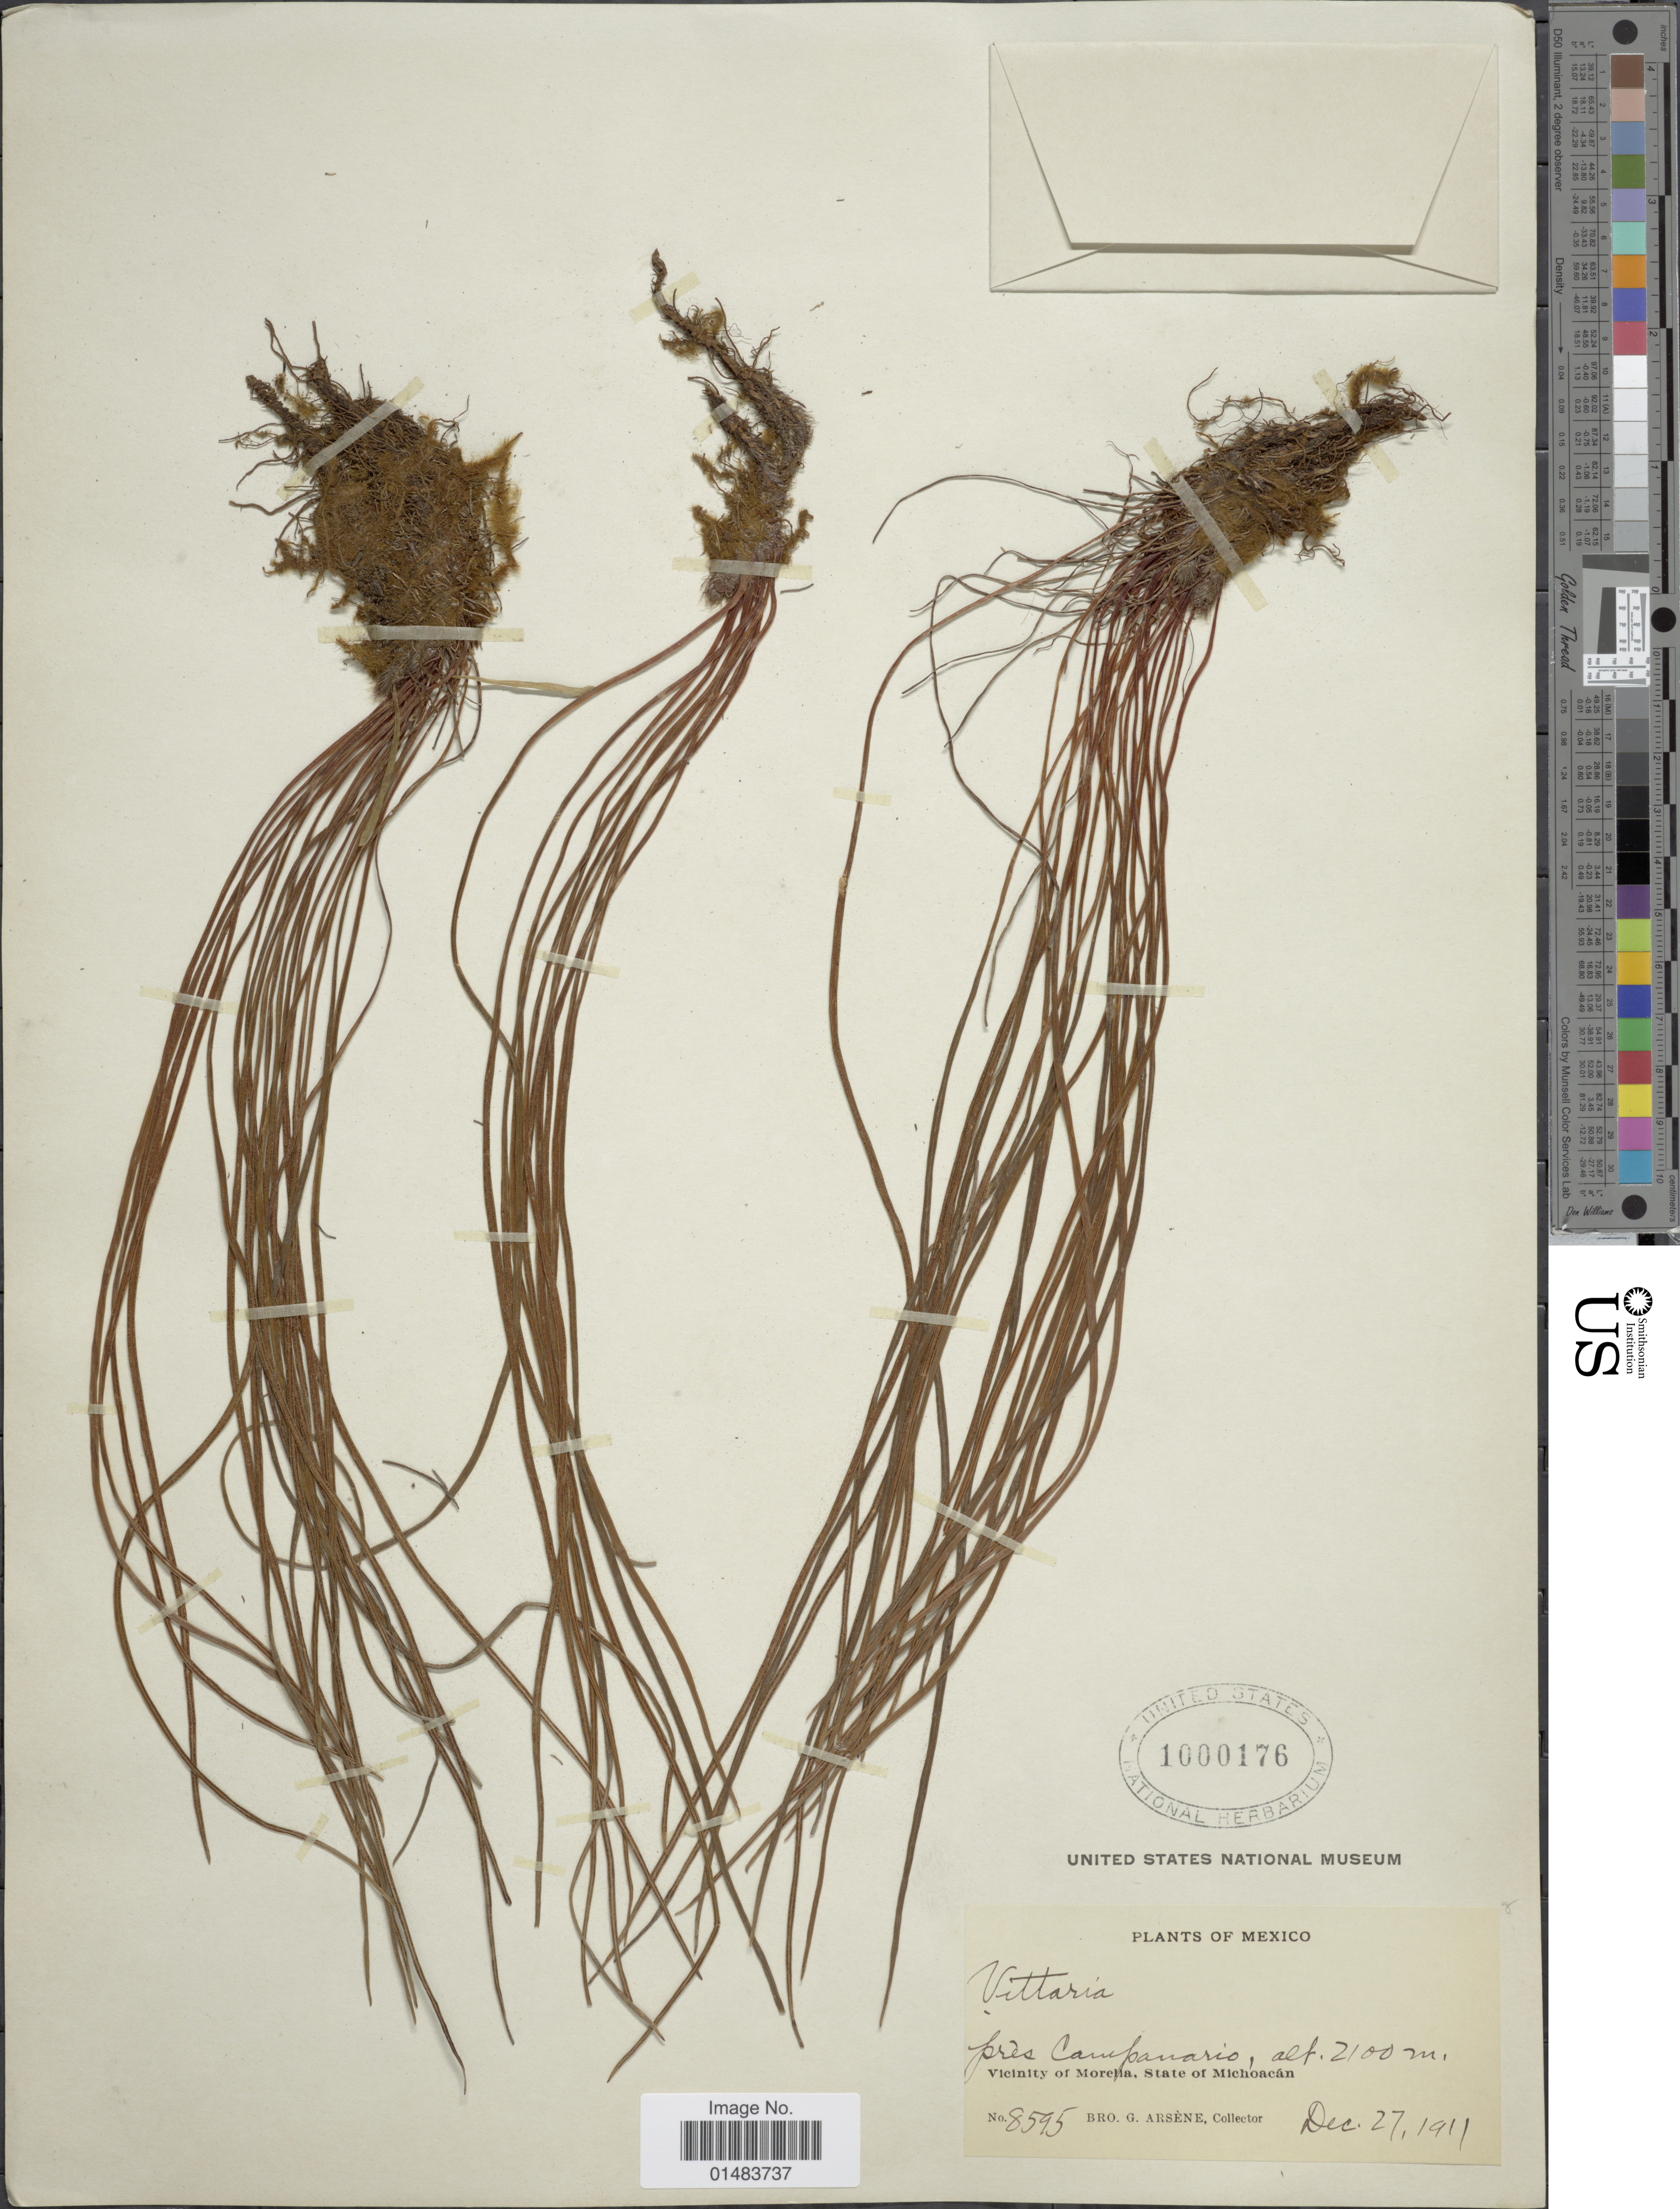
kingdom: Plantae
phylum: Tracheophyta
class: Polypodiopsida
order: Polypodiales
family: Pteridaceae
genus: Vittaria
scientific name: Vittaria lineata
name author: (L.) Sm.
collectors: Bro. G. Arsène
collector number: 8595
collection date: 1911-12-27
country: Mexico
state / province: Michoacán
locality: Plants of Mexico, Vicinity of Morelia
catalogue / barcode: US 1000176